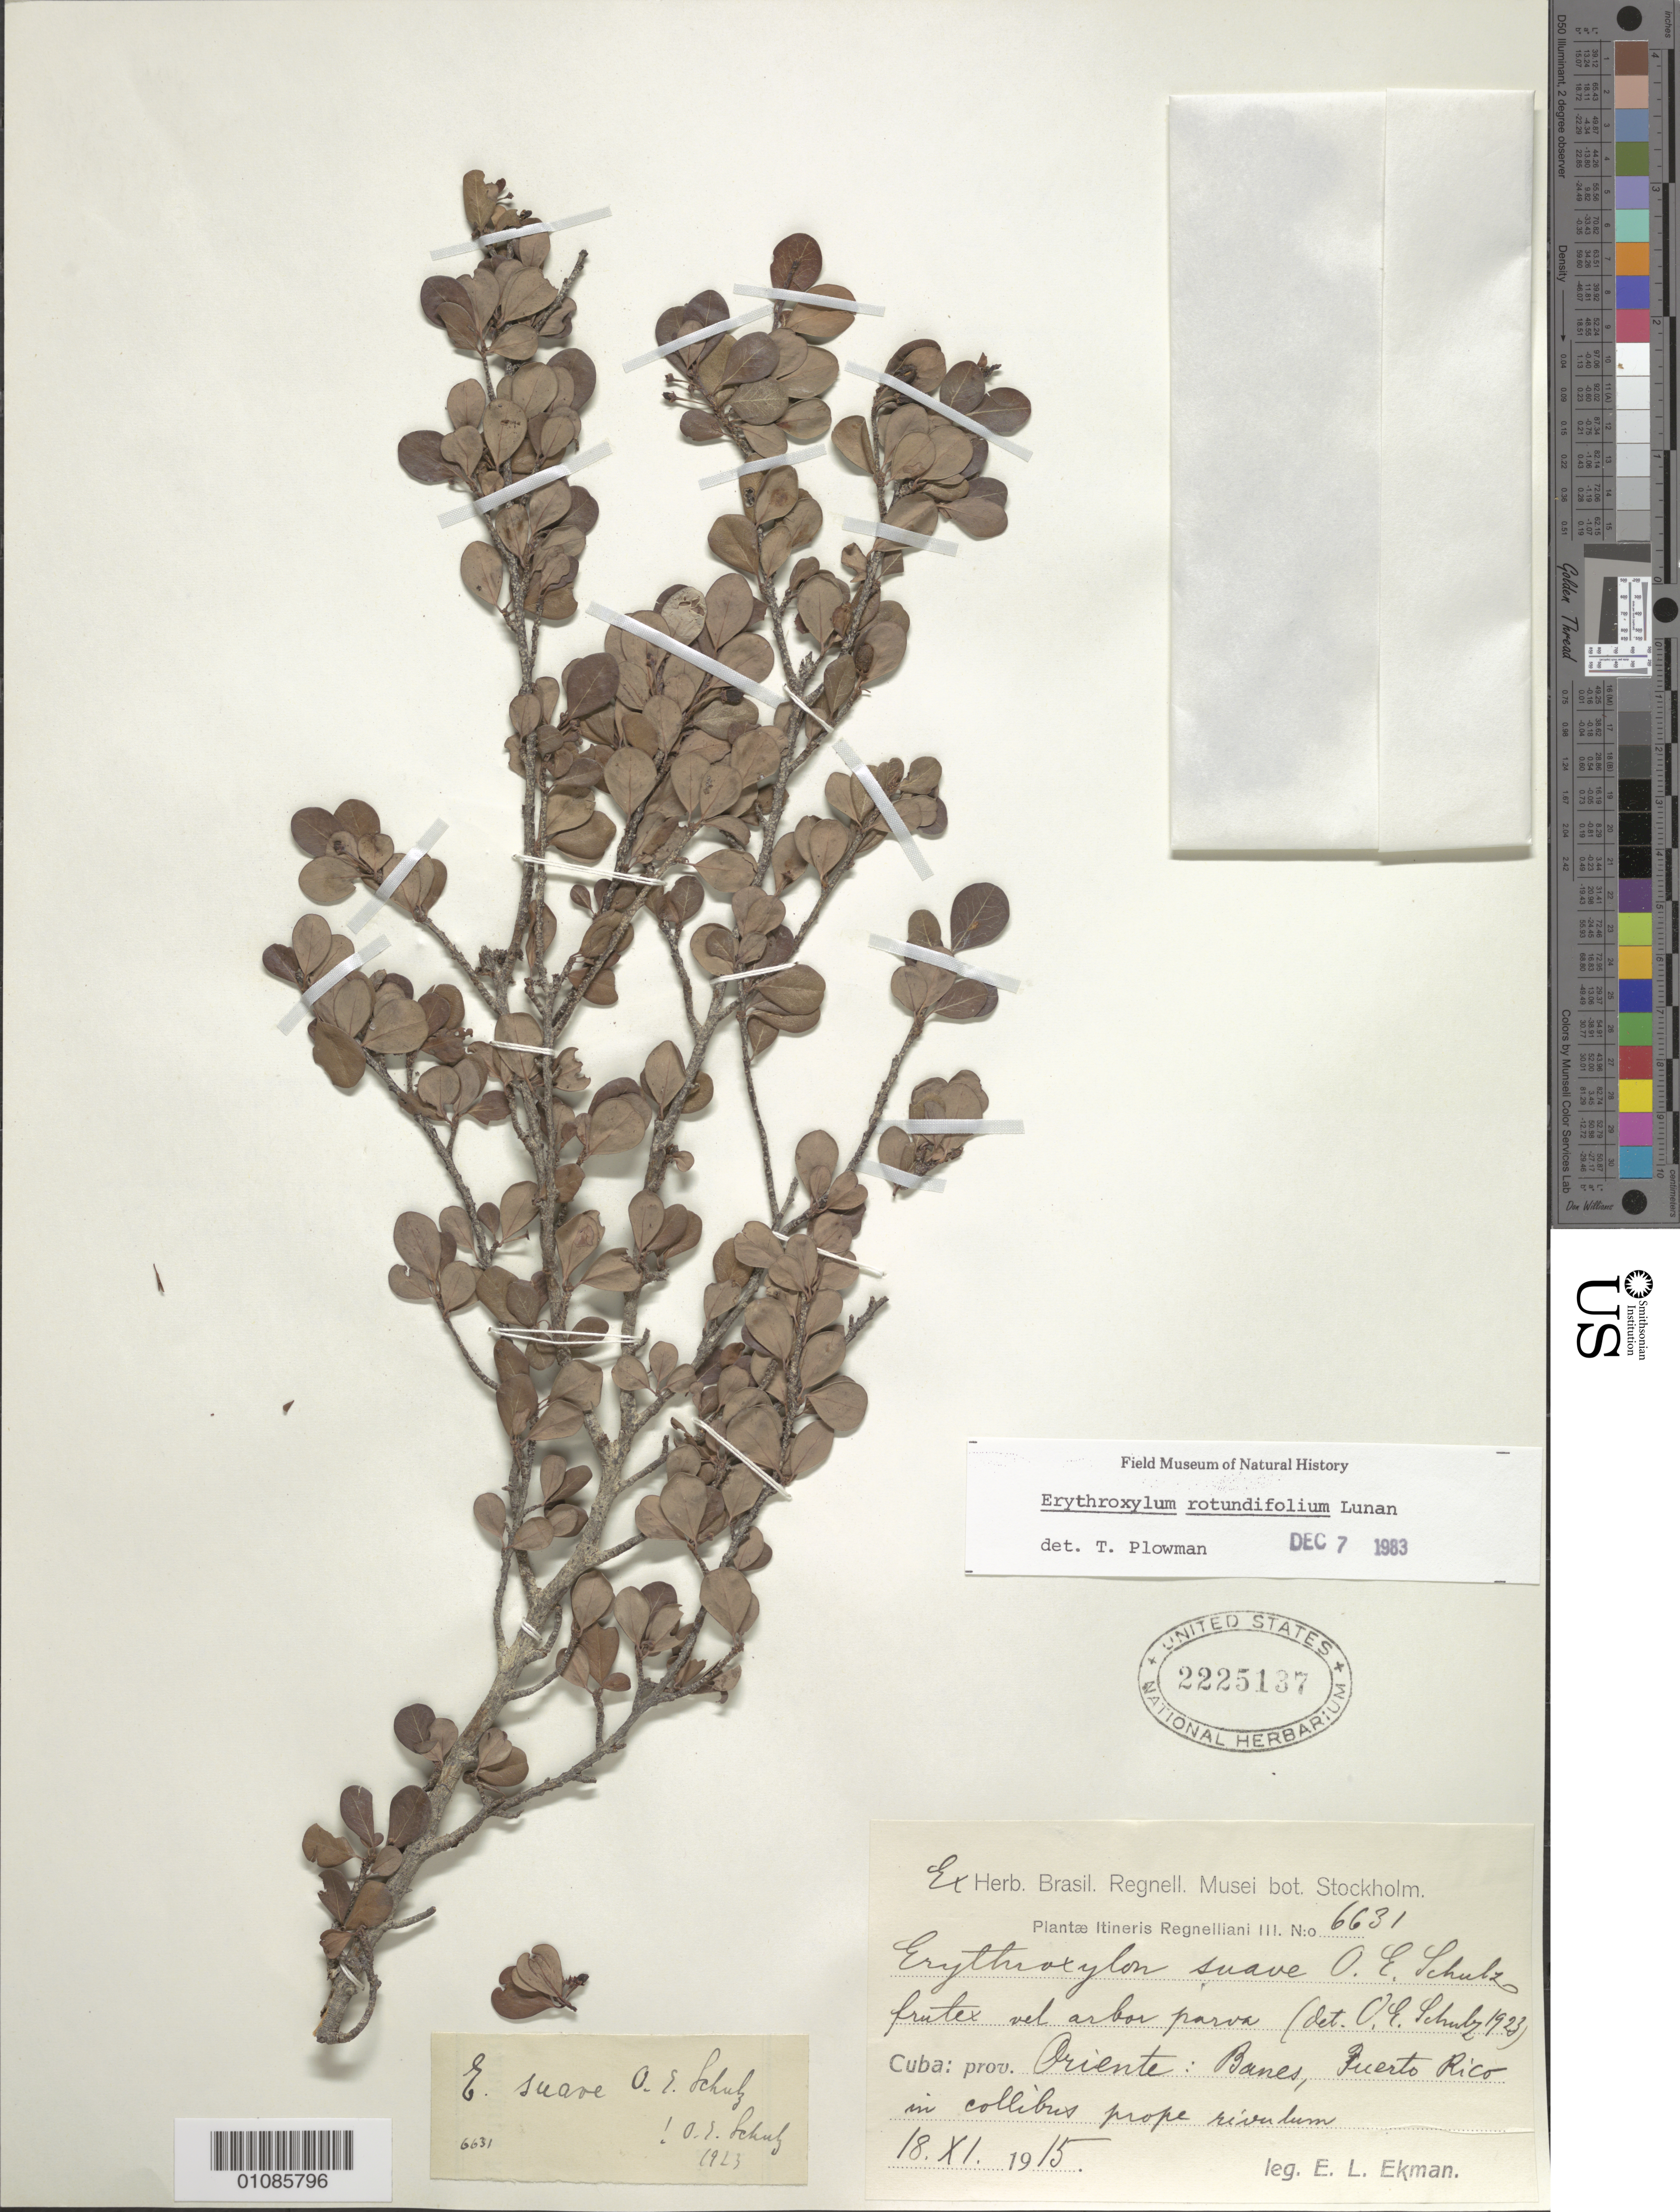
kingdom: Plantae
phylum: Tracheophyta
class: Magnoliopsida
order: Malpighiales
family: Erythroxylaceae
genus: Erythroxylum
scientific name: Erythroxylum rotundifolium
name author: Lunan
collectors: E. L. Ekman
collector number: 6631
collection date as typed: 18 Oct 1915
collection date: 1915-10-18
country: Cuba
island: Cuba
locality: Oriente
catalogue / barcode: US 2225137